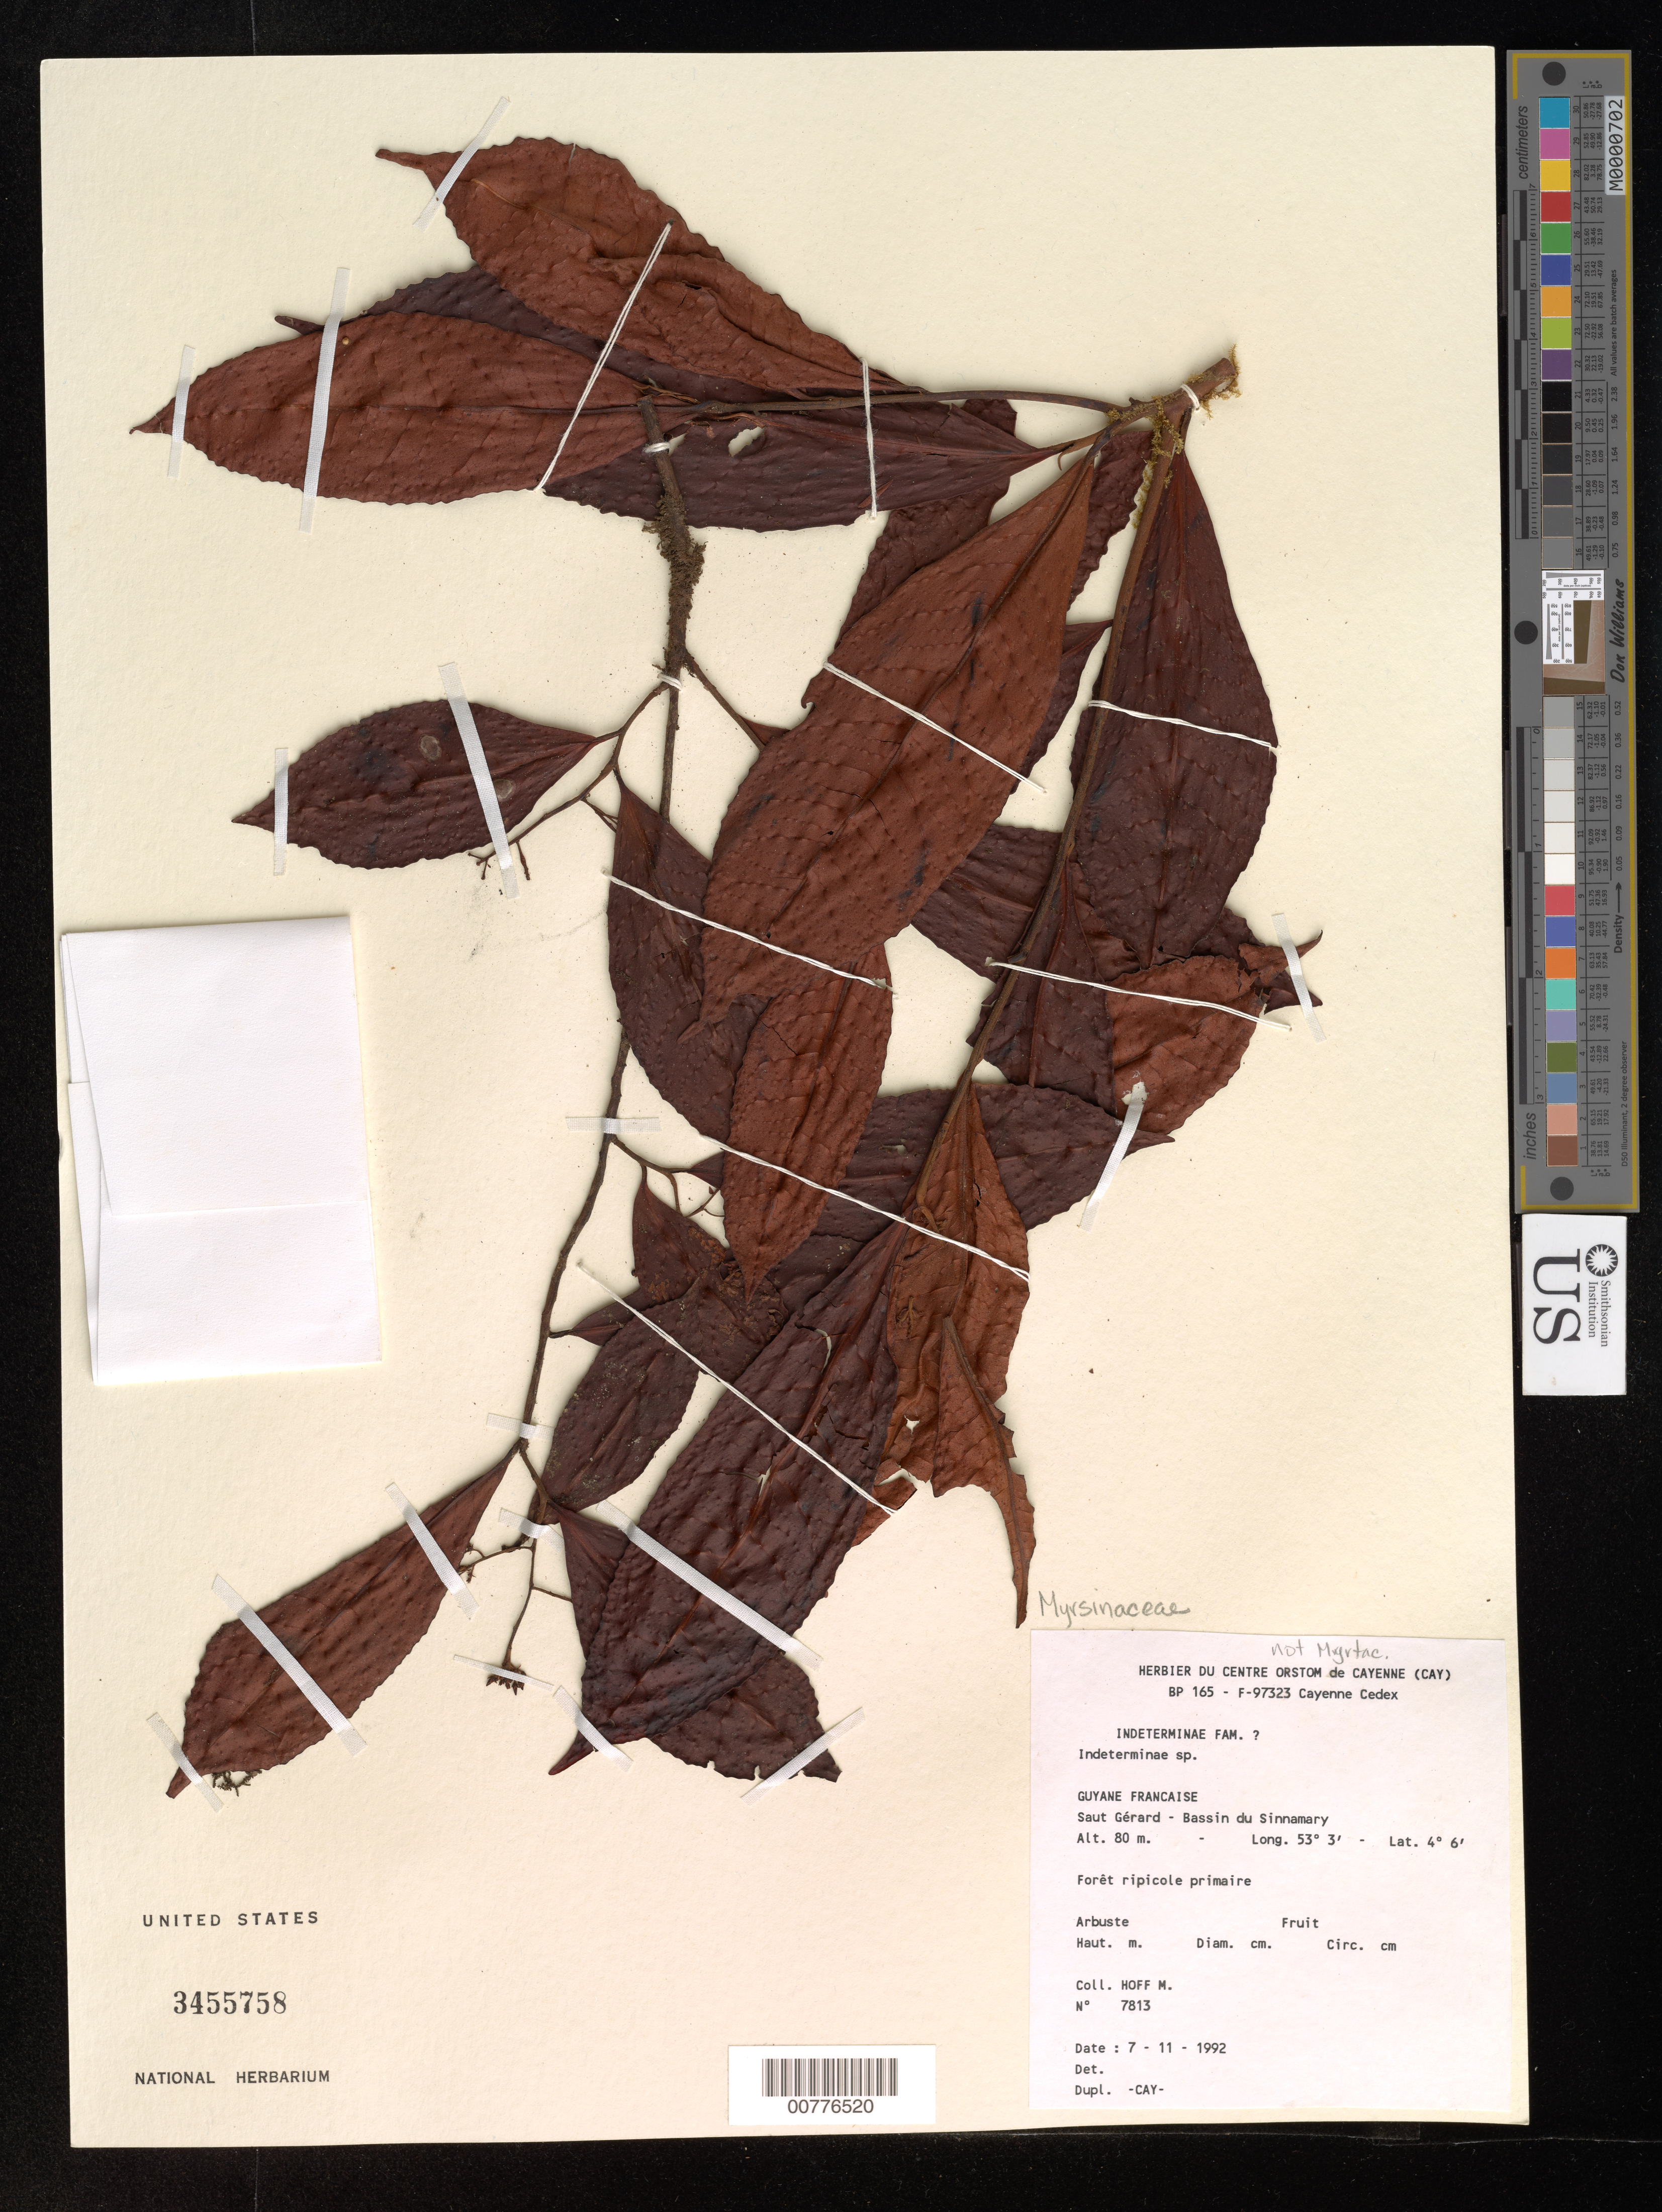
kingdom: Plantae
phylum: Tracheophyta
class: Magnoliopsida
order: Ericales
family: Primulaceae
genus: Ardisia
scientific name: Ardisia guianensis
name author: (Aubl.) Mez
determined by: Crozier, F.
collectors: M. Hoff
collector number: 7813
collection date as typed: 7-Nov-92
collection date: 1992-11-07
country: French Guiana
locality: Saut Gérard, Bassin du Sinnamary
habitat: Forêt ripicole primaire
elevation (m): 80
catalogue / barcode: US 3455758